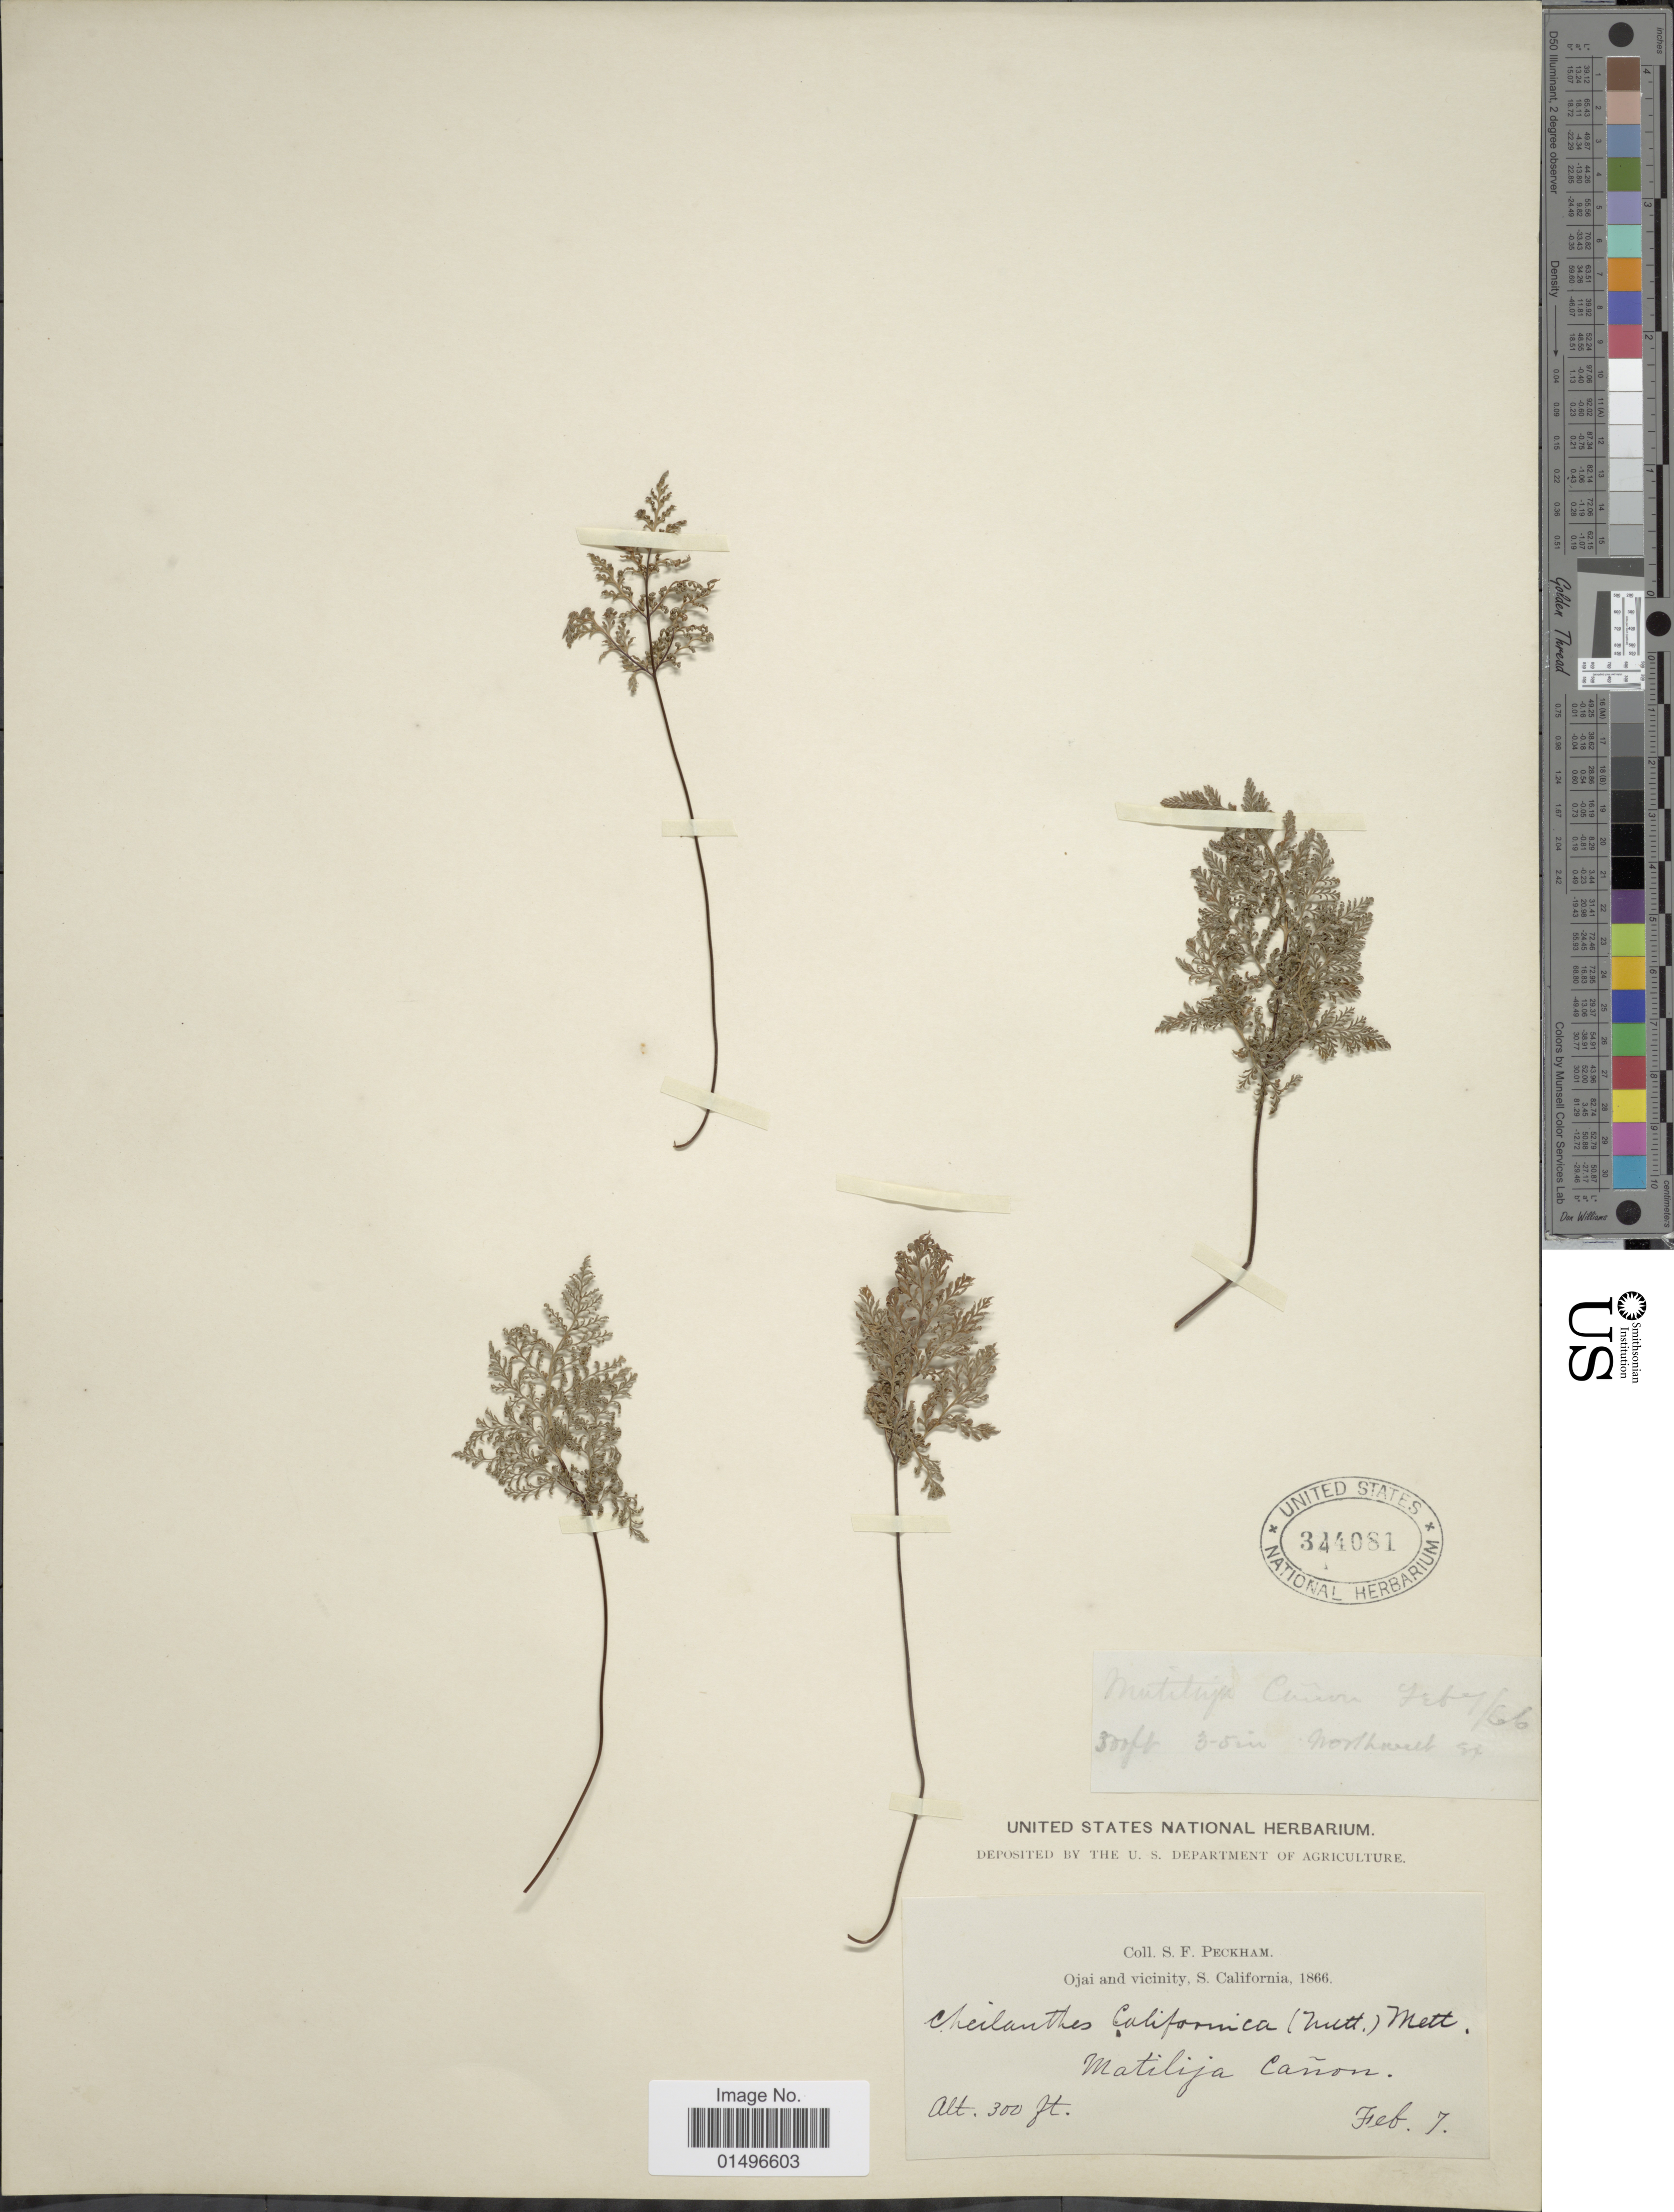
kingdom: Plantae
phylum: Tracheophyta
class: Polypodiopsida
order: Polypodiales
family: Pteridaceae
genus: Aspidotis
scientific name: Aspidotis californica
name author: (Hook.) Nutt. ex Copel.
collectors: S. Peckham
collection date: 1866-02-07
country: United States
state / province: California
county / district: Ventura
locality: Southern California, Ojai and vicinity, Matilija Canon.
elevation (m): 91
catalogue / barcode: US 344081